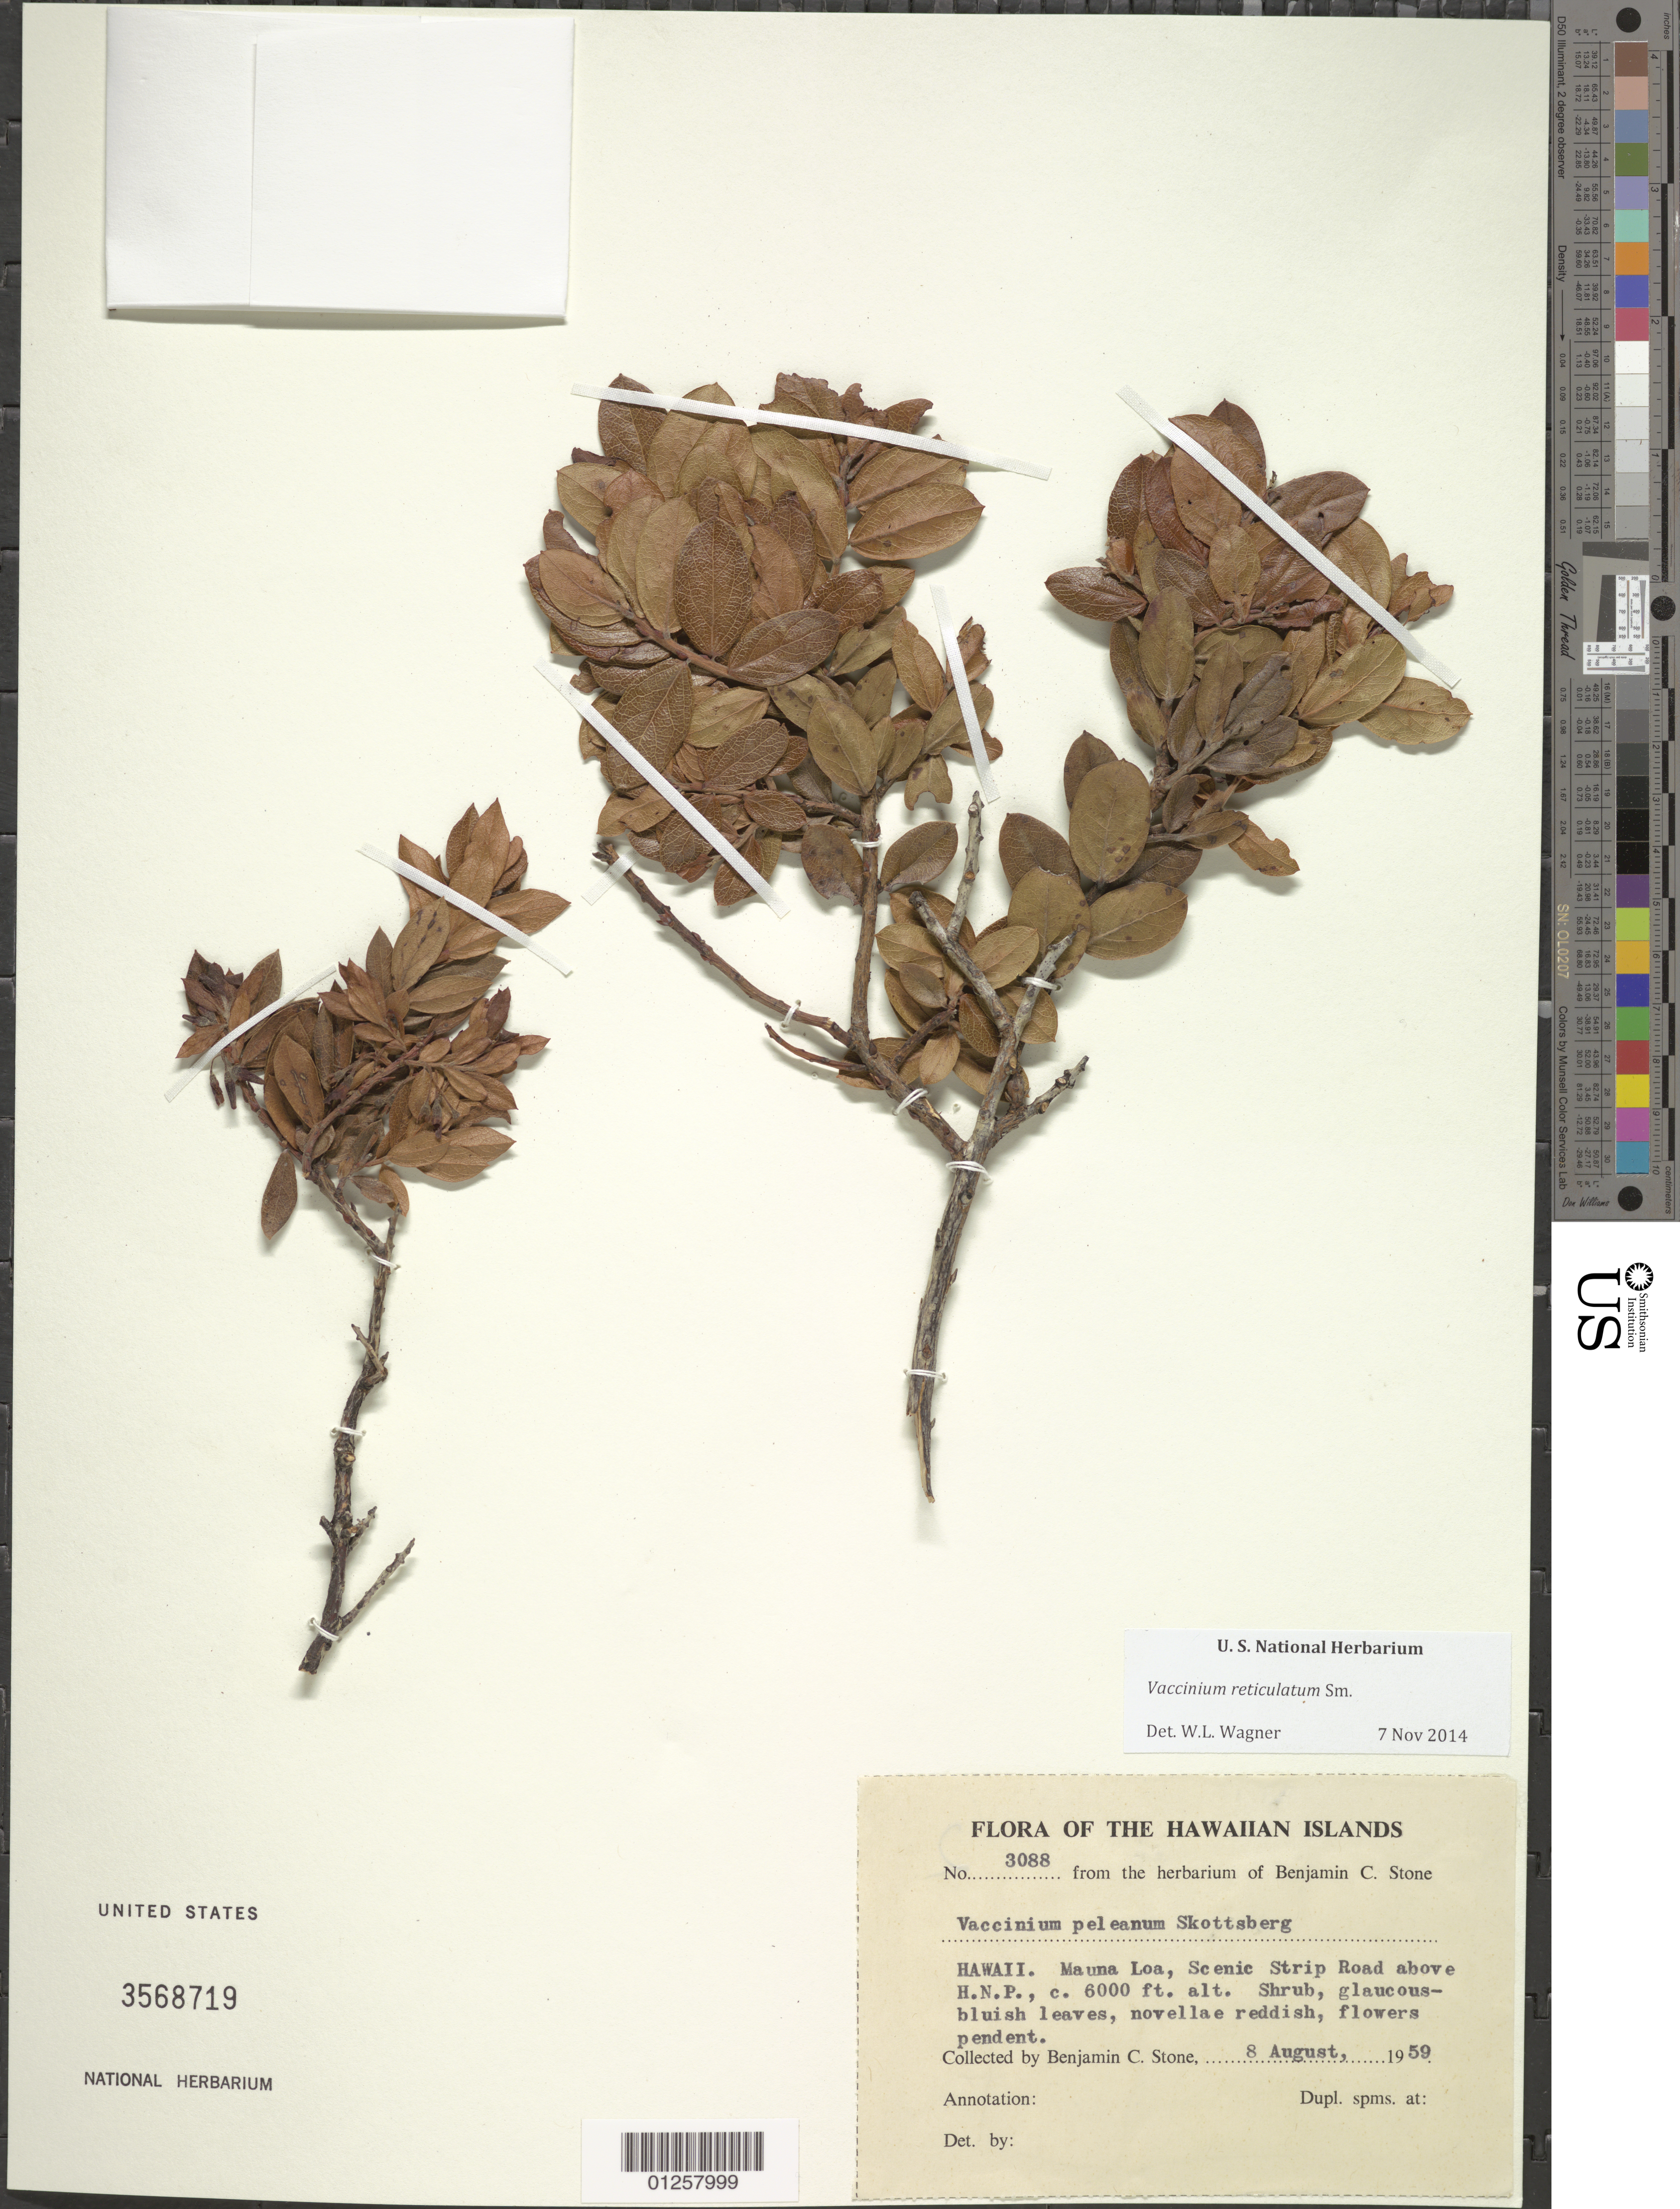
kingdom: Plantae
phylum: Tracheophyta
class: Magnoliopsida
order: Ericales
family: Ericaceae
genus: Vaccinium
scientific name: Vaccinium reticulatum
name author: Sm.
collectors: B. C. Stone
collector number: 3088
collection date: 1959-08-08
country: United States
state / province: Hawaii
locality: The Hawaiian Islands, Hawaii, Mauna Loa, Scenic Strip Road above H.N.P.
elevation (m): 1829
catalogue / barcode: US 3568719